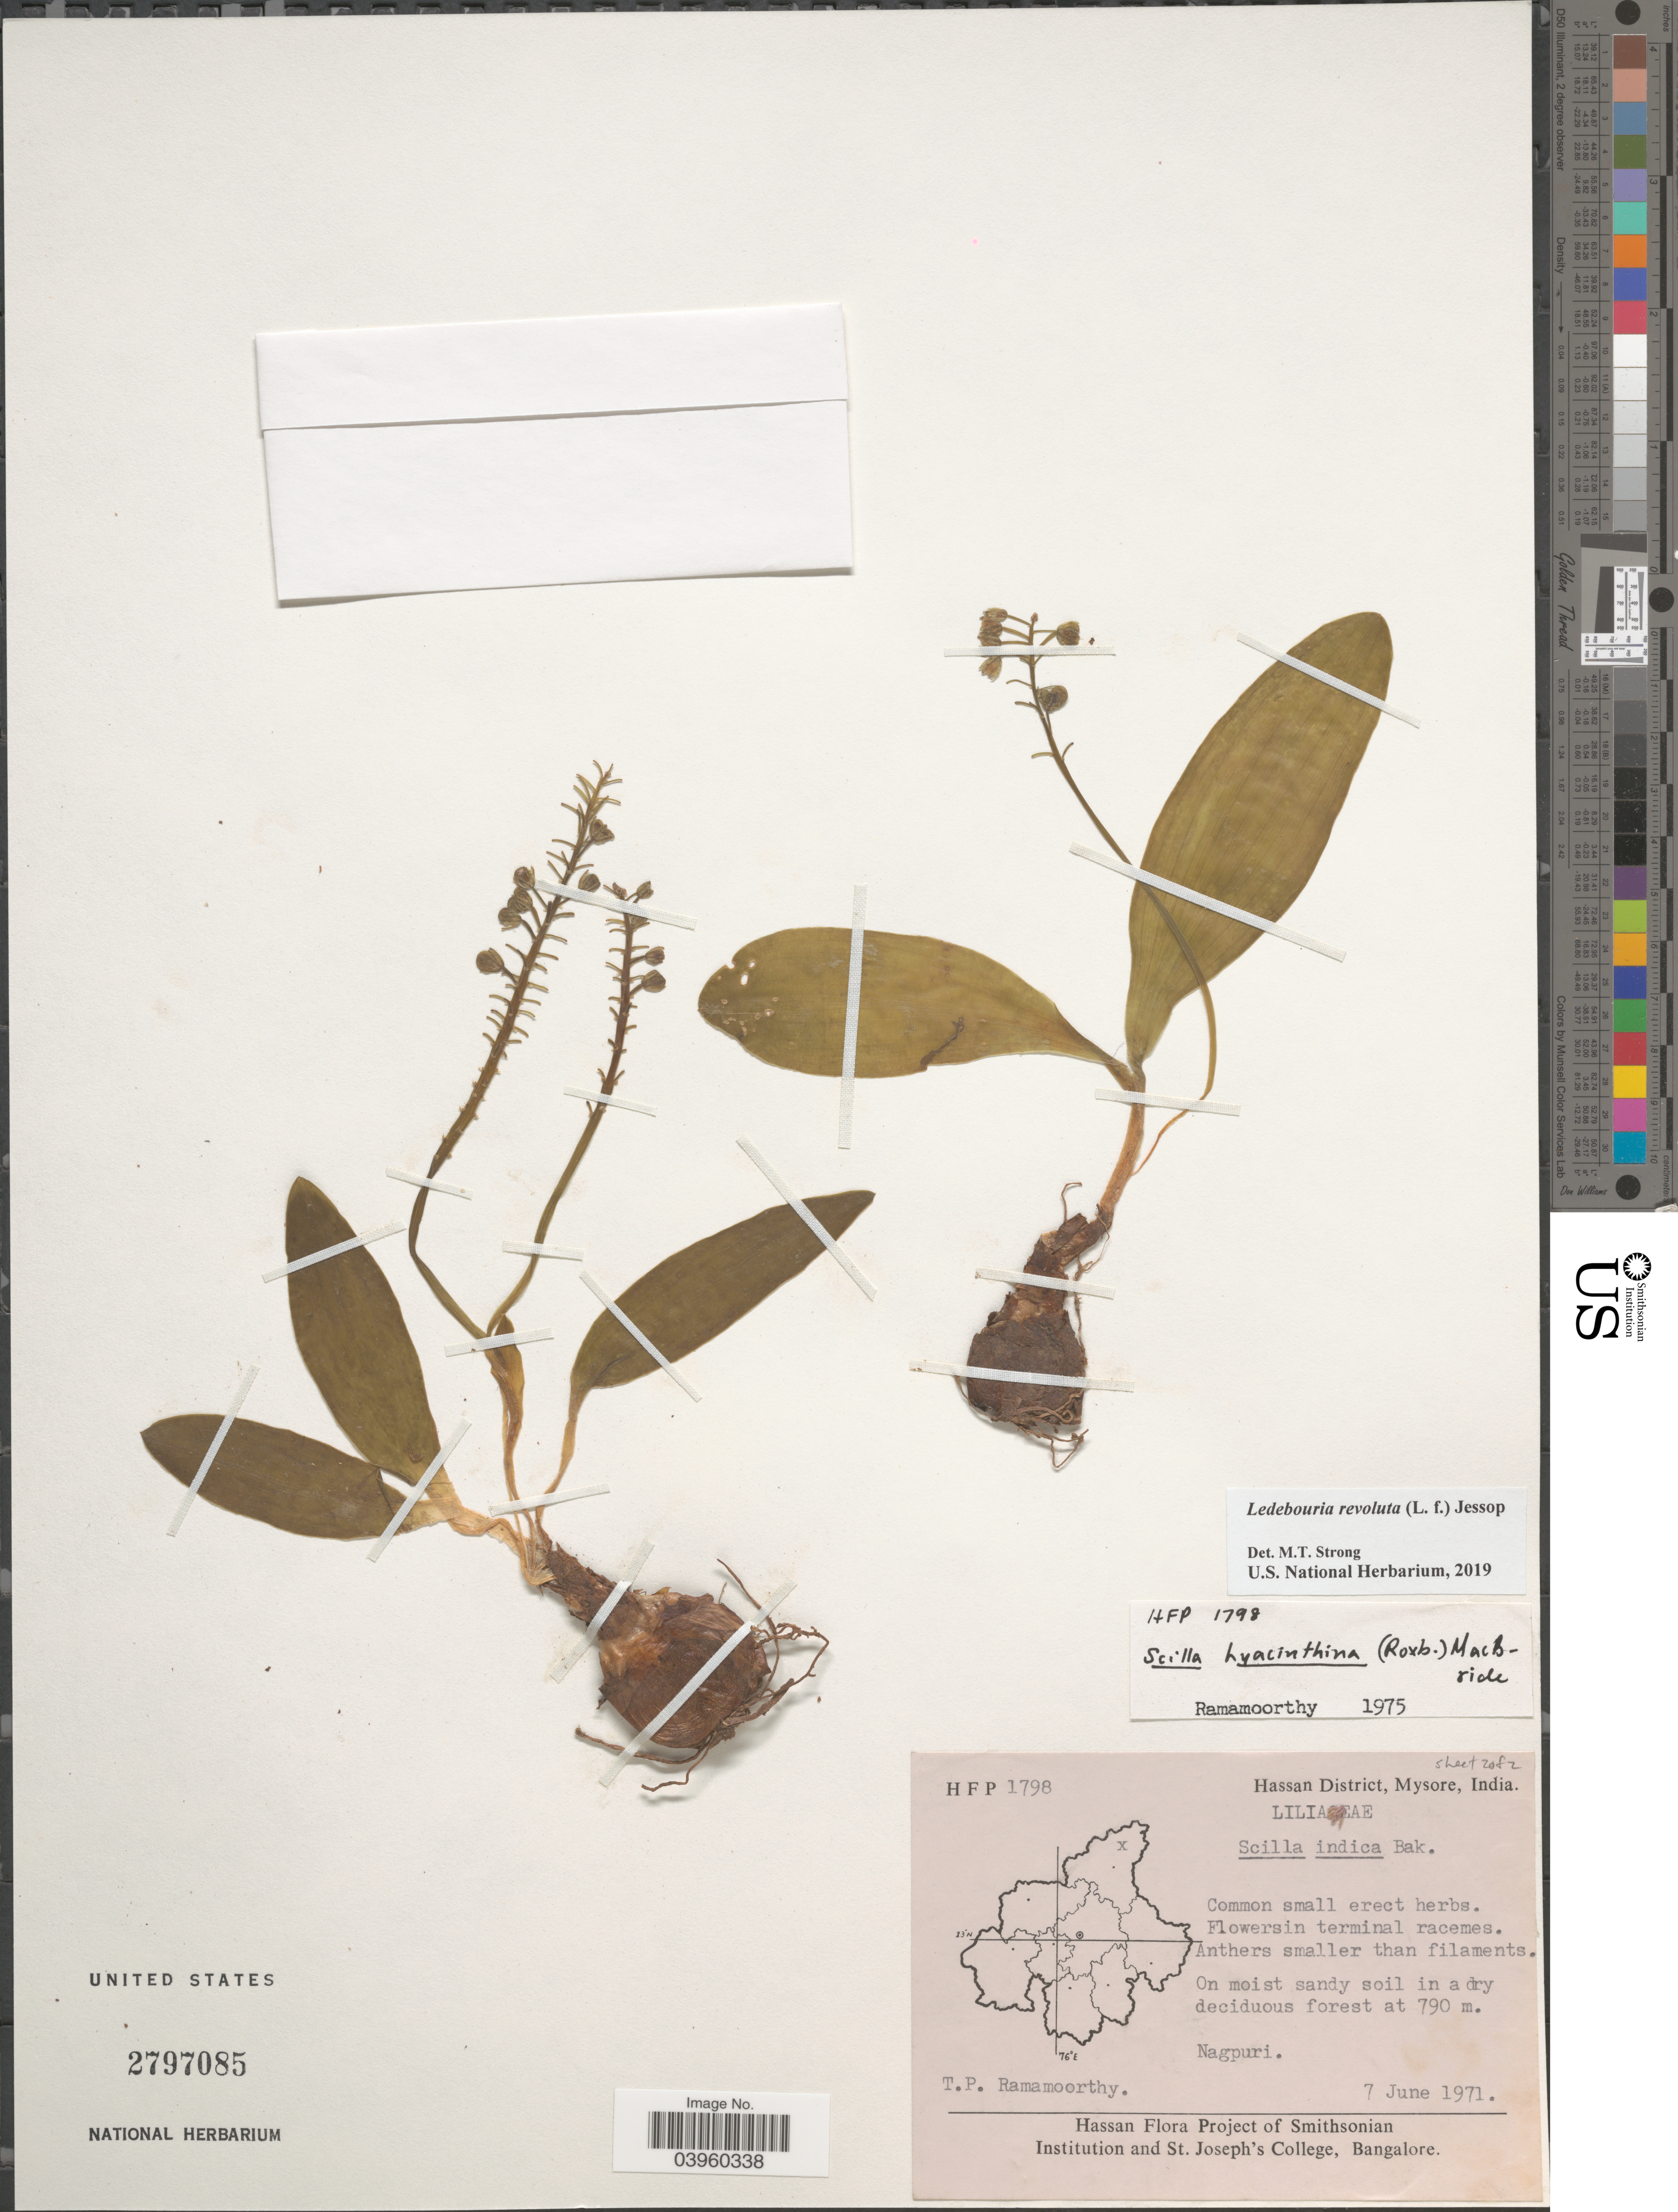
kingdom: Plantae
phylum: Tracheophyta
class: Liliopsida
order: Asparagales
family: Asparagaceae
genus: Ledebouria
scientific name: Ledebouria revoluta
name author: (L. f.) Jessop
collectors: T. P. Ramamoorthy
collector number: H F P 1798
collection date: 1971-06-07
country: India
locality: Hassan District, Mysore. Nagpuri.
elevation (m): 790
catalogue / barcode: US 2797085